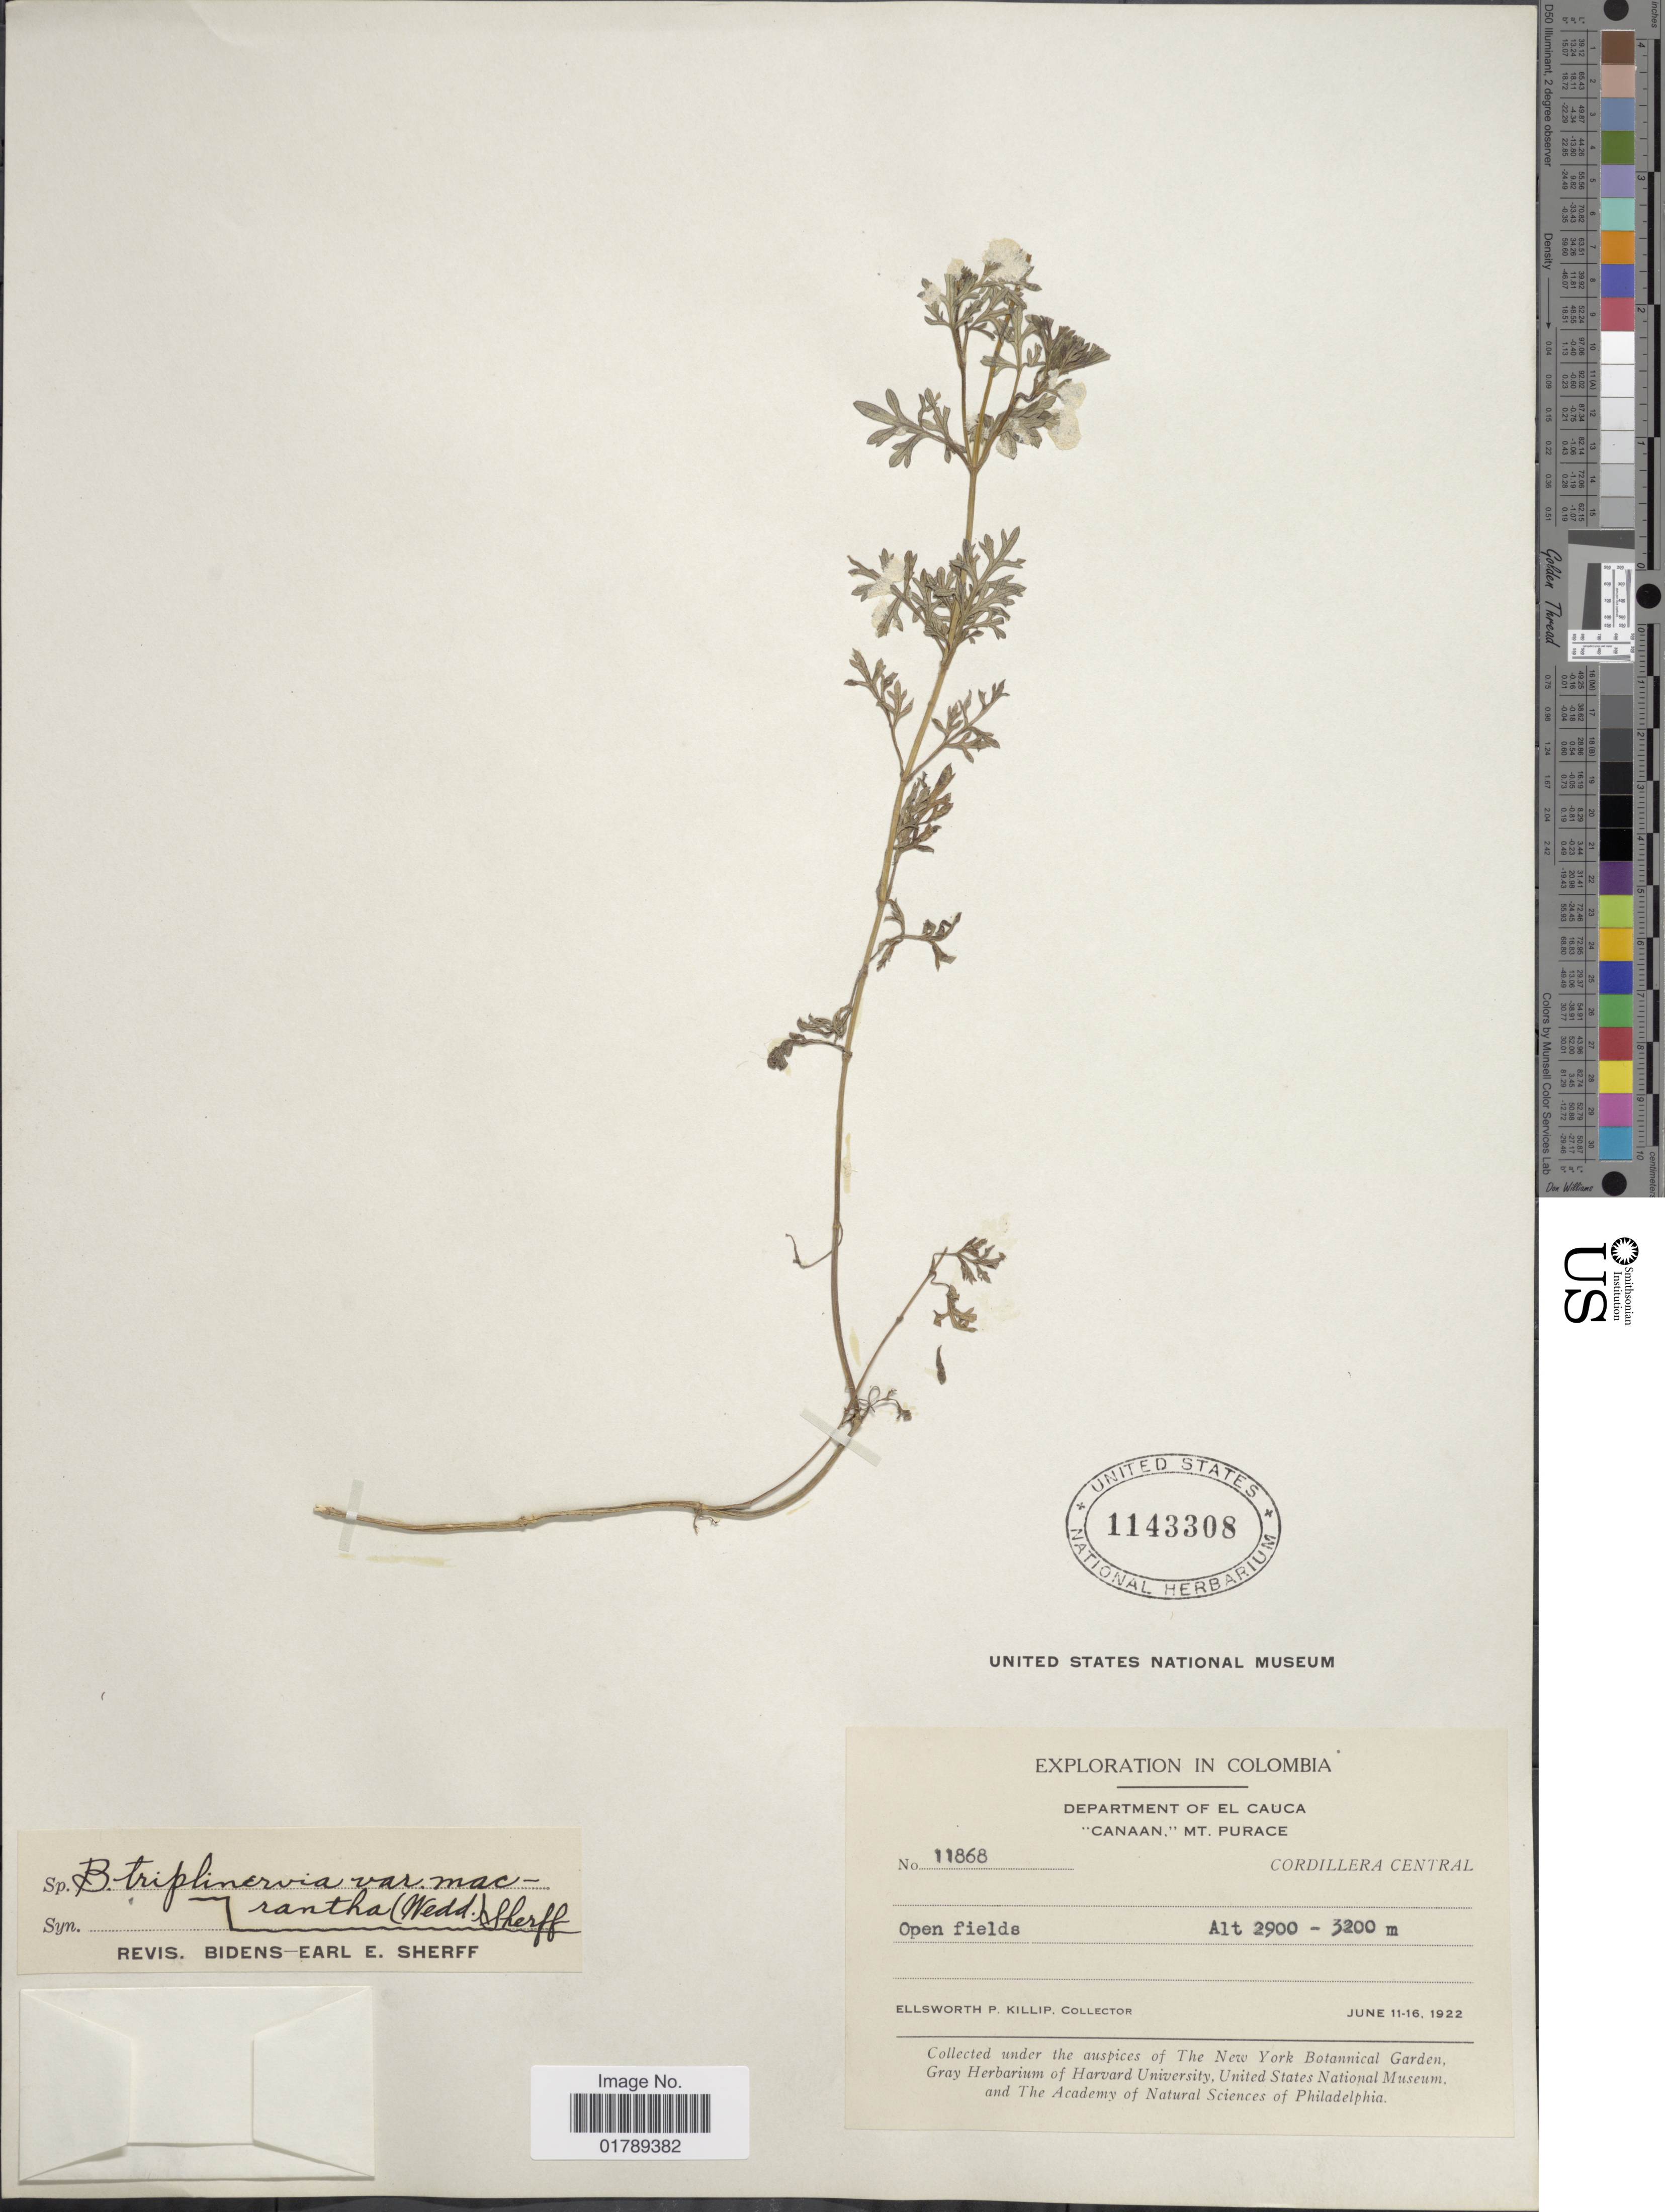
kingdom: Plantae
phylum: Tracheophyta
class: Magnoliopsida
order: Asterales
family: Asteraceae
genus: Bidens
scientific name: Bidens triplinervia var. macrantha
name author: (Wedd.) Sherff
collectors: F. W. Pennell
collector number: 11868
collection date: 1922-06-11/1922-06-16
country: Colombia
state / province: Cauca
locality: Department of El Cauca. "Canaan, " Mt. Purace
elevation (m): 2900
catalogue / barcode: US 1143308